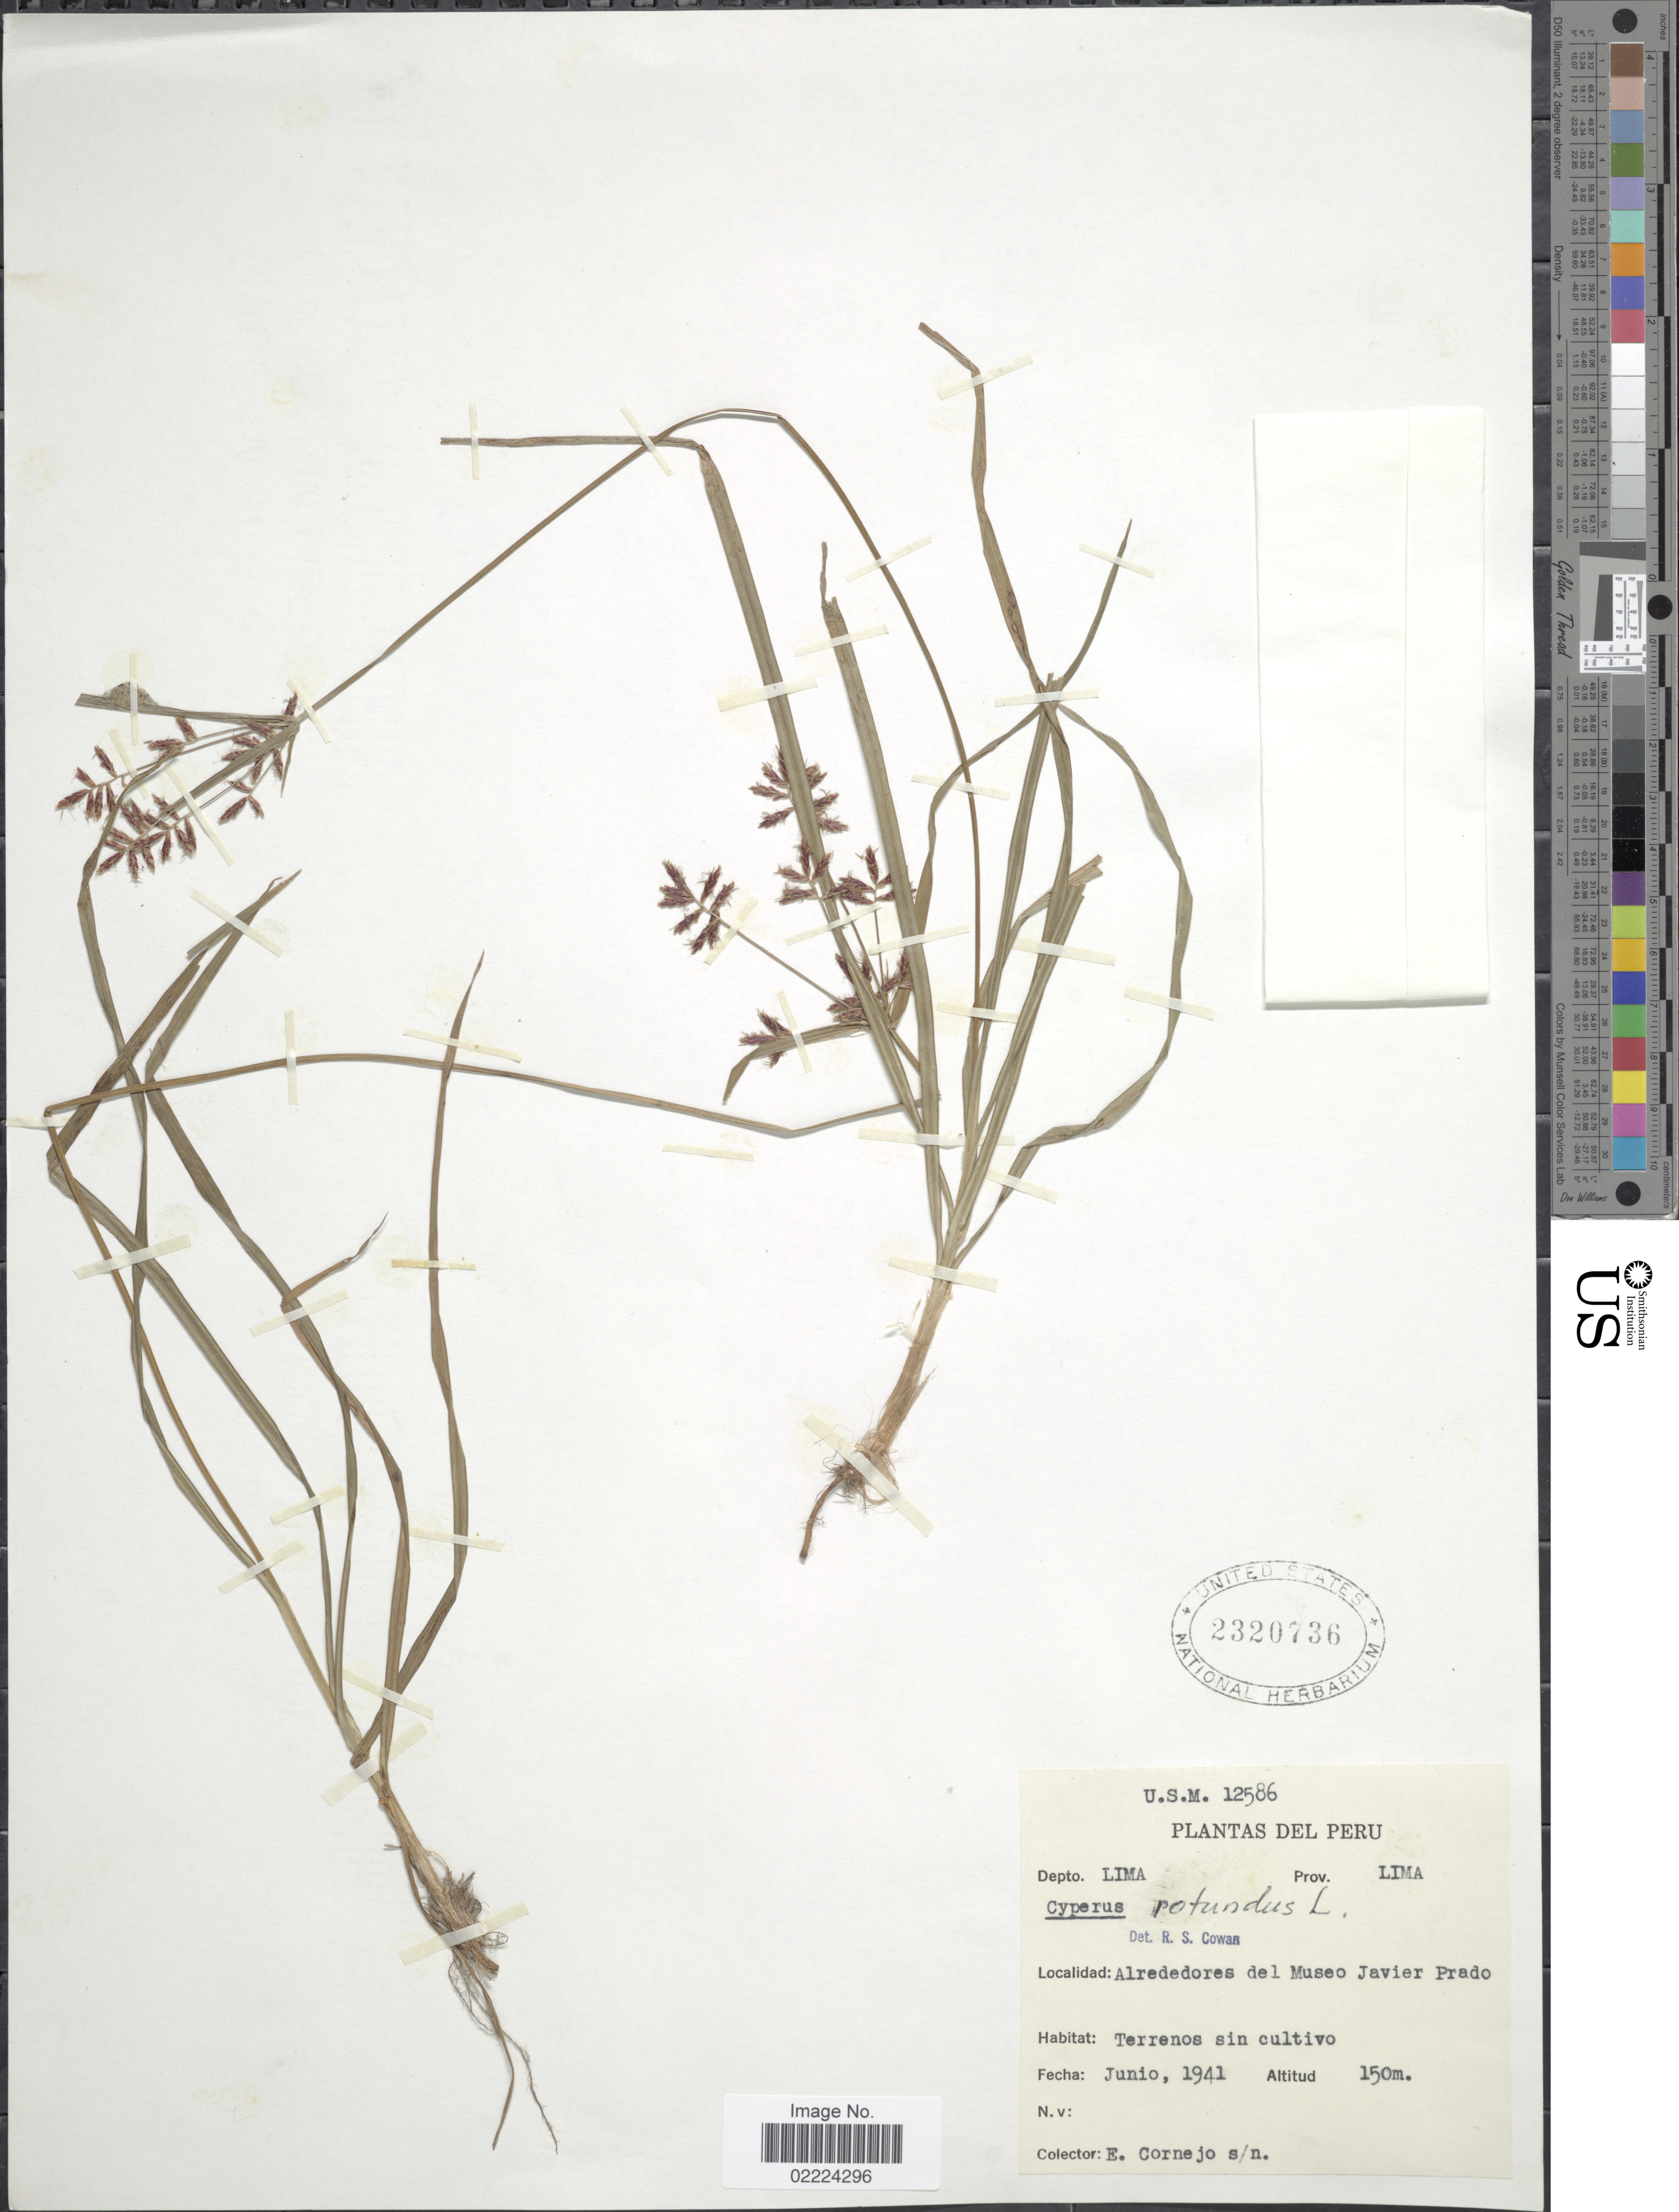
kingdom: Plantae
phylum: Tracheophyta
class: Liliopsida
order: Poales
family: Cyperaceae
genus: Cyperus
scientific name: Cyperus rotundus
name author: L.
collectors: E. Cornejo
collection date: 1941-06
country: Peru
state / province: Lima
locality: Depto. Lima, Prov. Lima, Alrededores del Museo Javier Prado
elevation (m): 150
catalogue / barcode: US 2320736